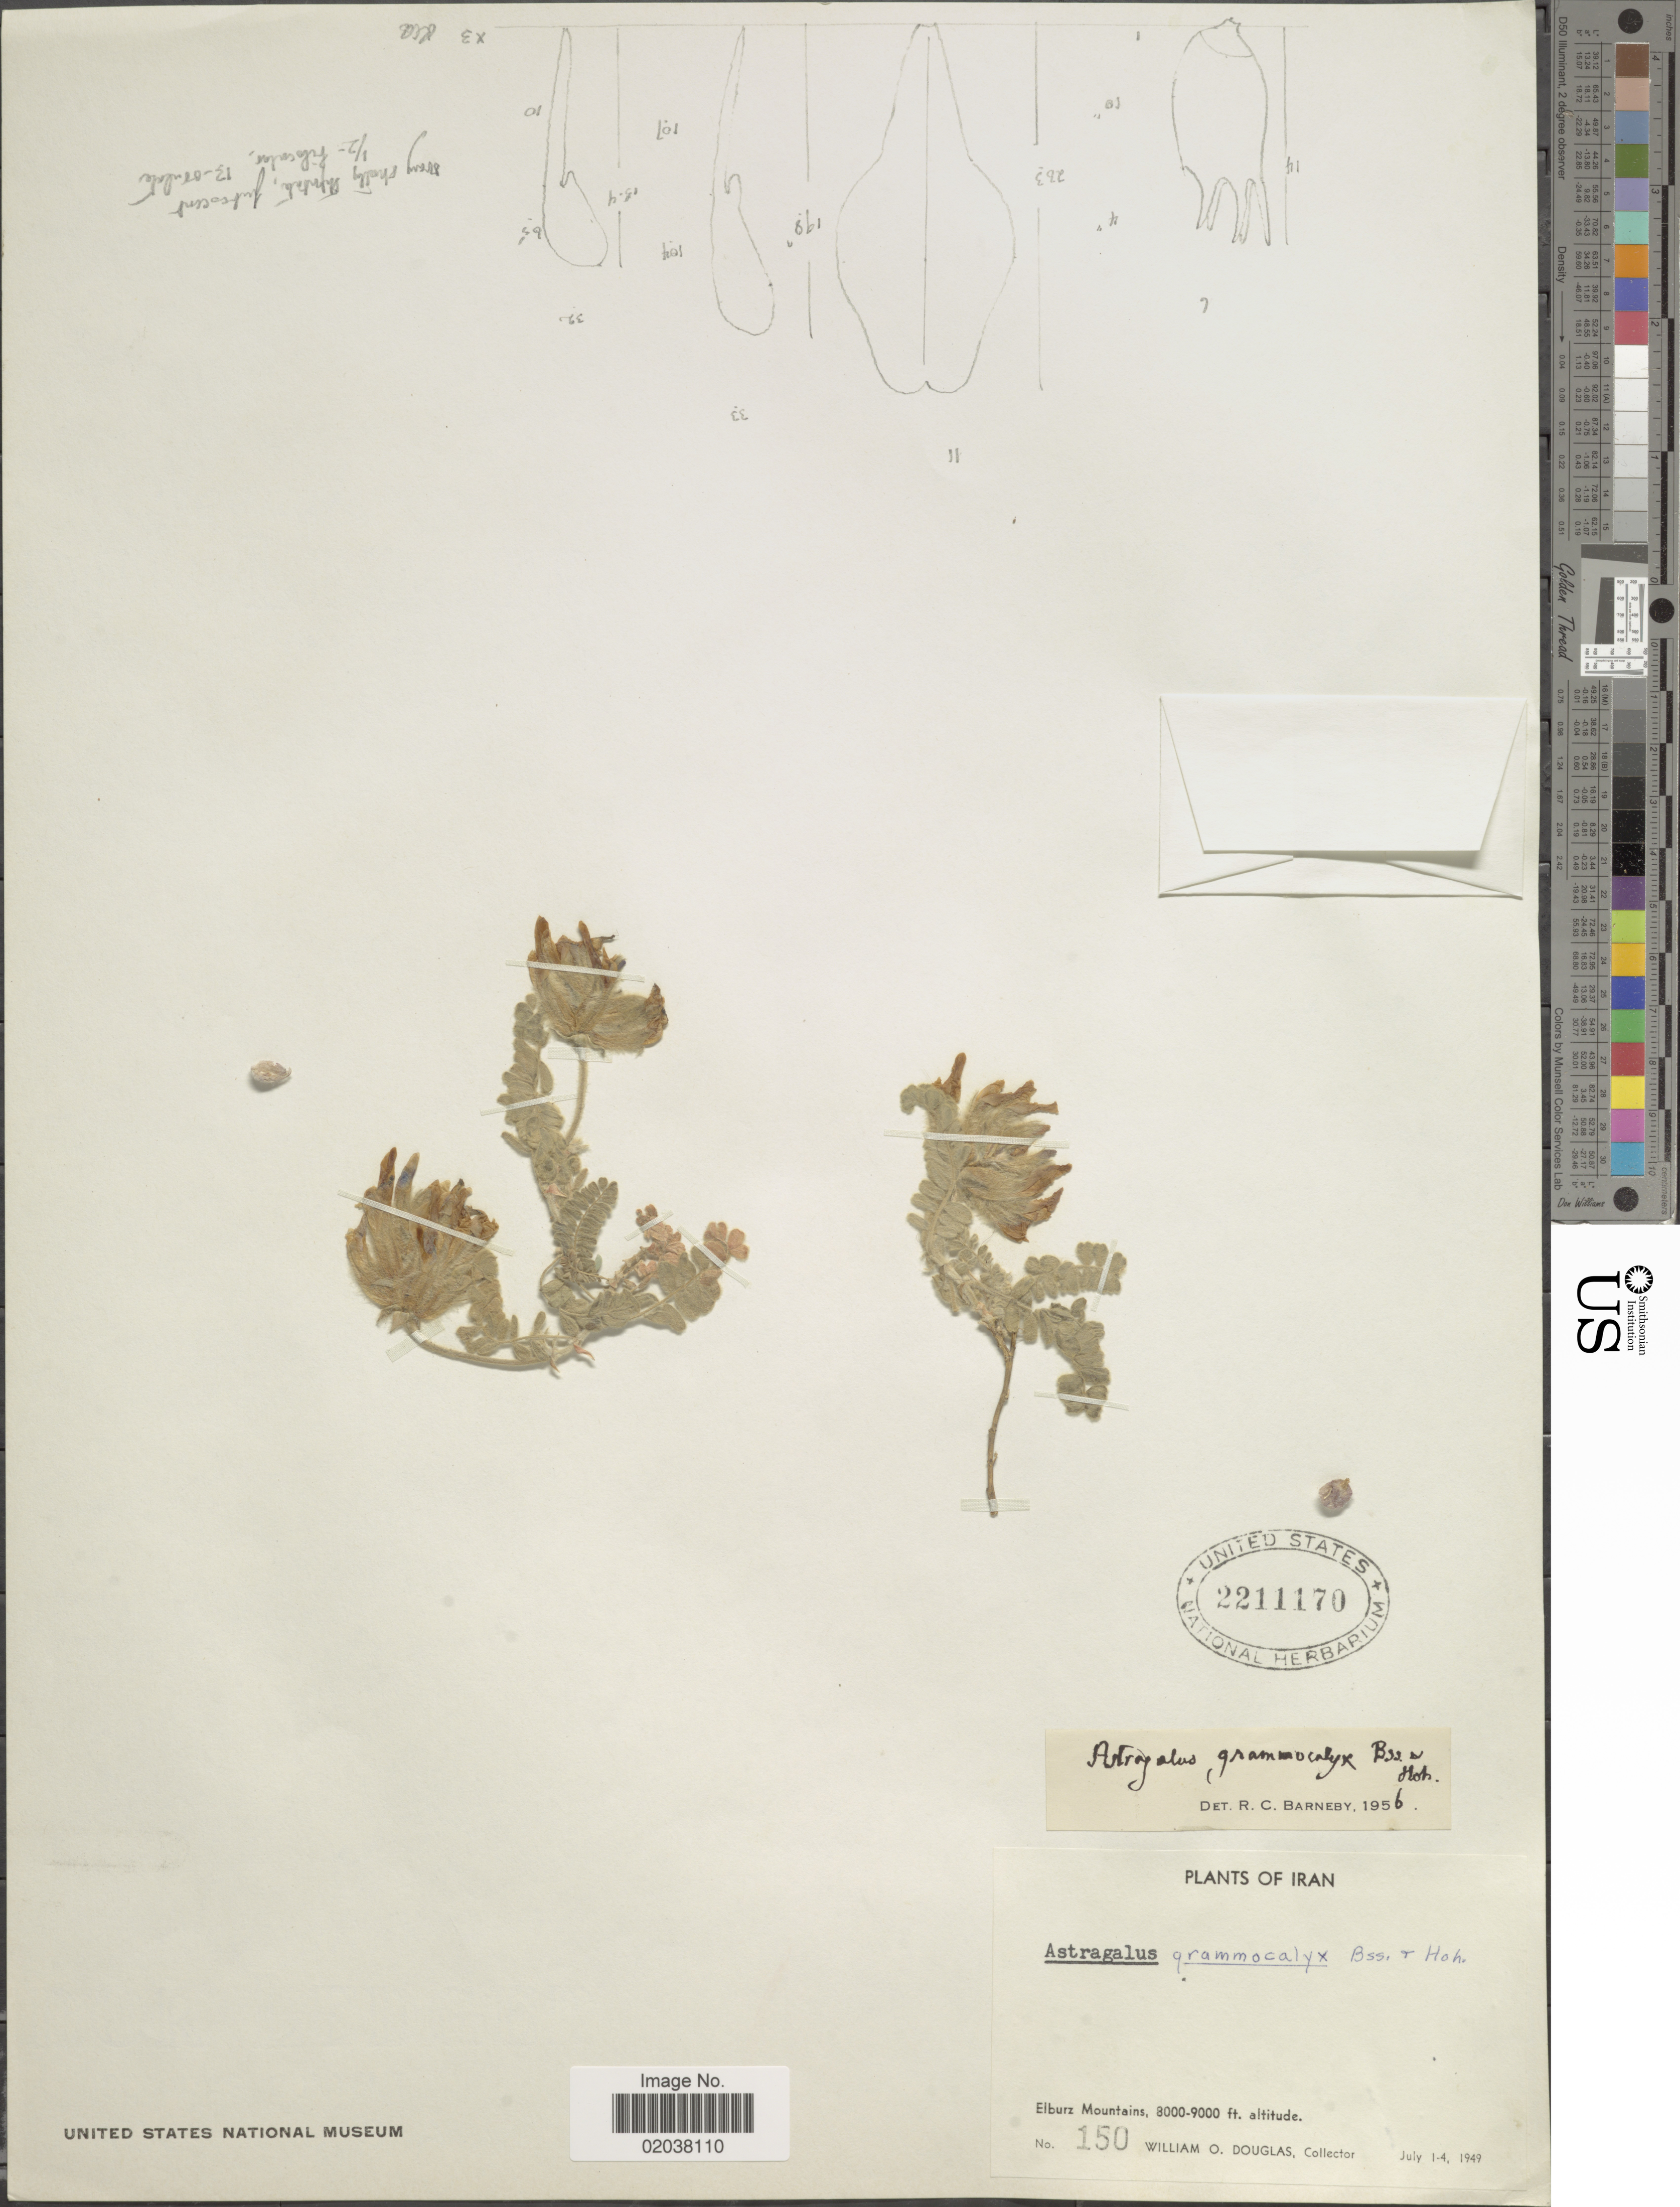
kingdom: Plantae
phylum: Tracheophyta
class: Magnoliopsida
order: Fabales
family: Fabaceae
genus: Astragalus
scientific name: Astragalus grammocalyx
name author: Boiss. ex Hohen.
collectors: W. Douglas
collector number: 150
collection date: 1949-07-01/1949-07-04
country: Iran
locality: Elburz Mountains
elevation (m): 2438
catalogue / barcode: US 2211170